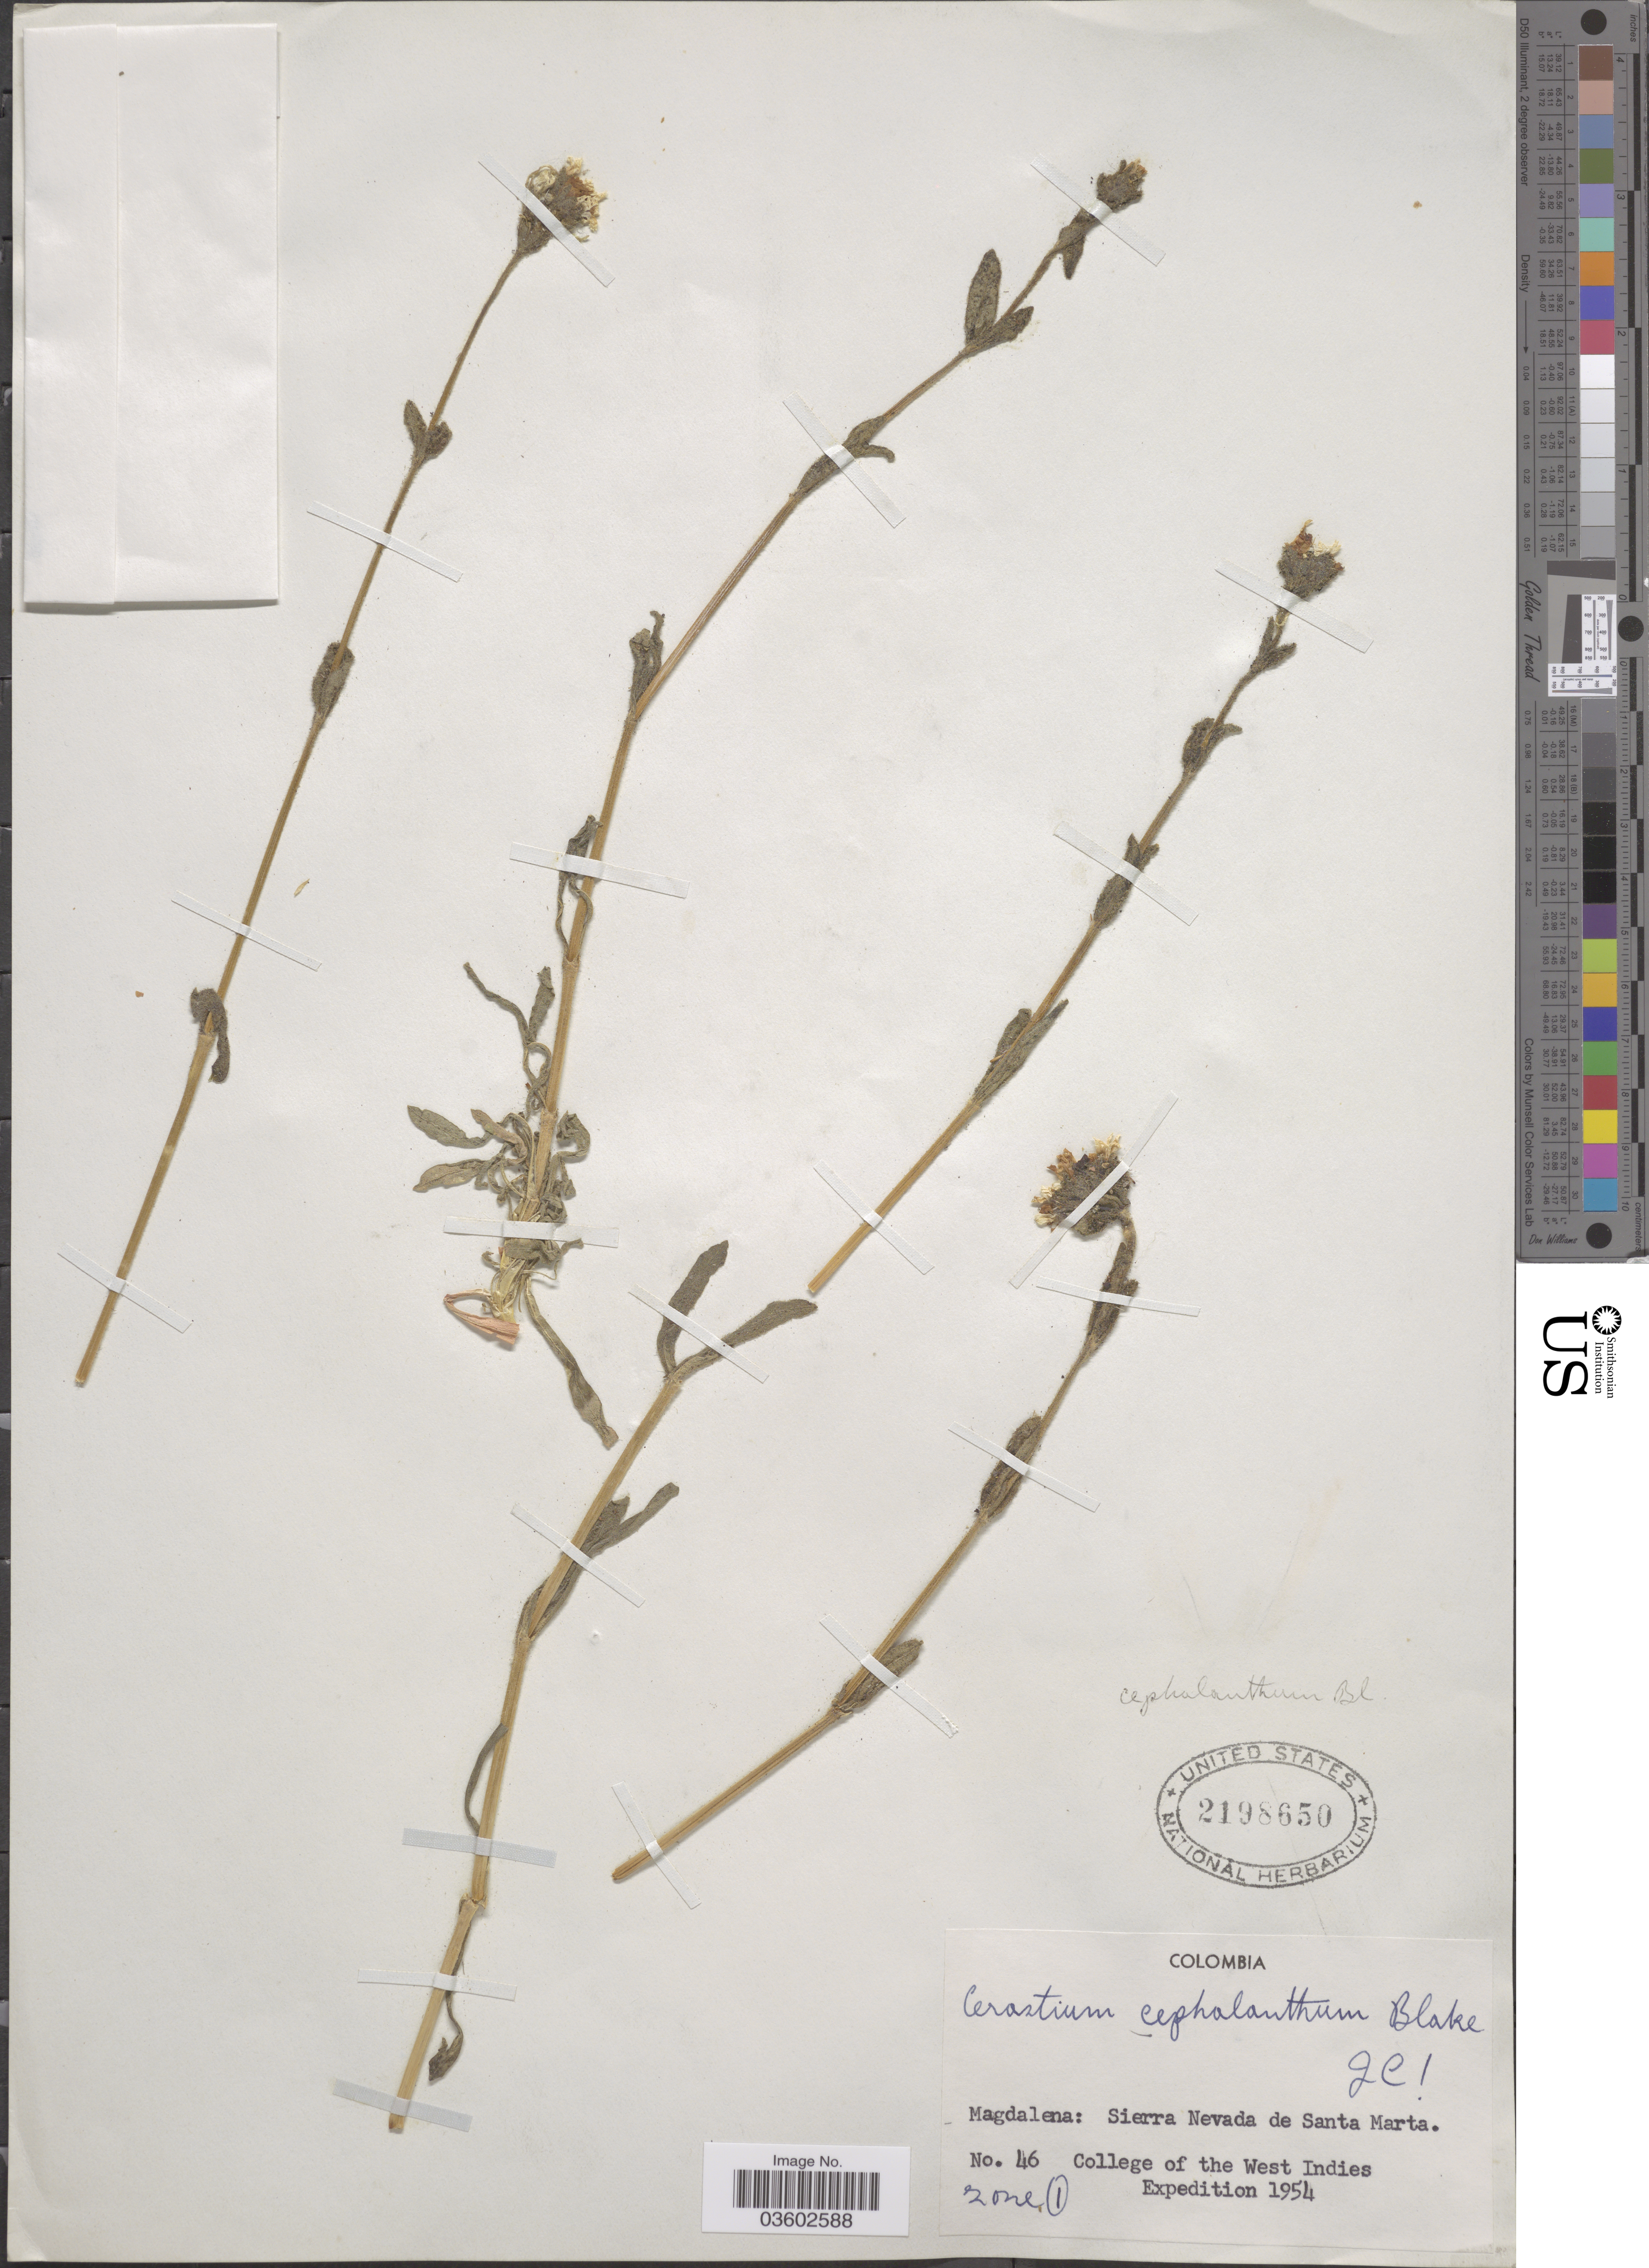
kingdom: Plantae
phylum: Tracheophyta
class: Magnoliopsida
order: Caryophyllales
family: Caryophyllaceae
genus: Cerastium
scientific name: Cerastium cephalanthum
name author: S.F. Blake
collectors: College of the West Indies Expedition 1954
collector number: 46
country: Colombia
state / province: Magdalena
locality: Sierra Nevada de Santa Marta. Zone 1.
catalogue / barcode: US 2198650